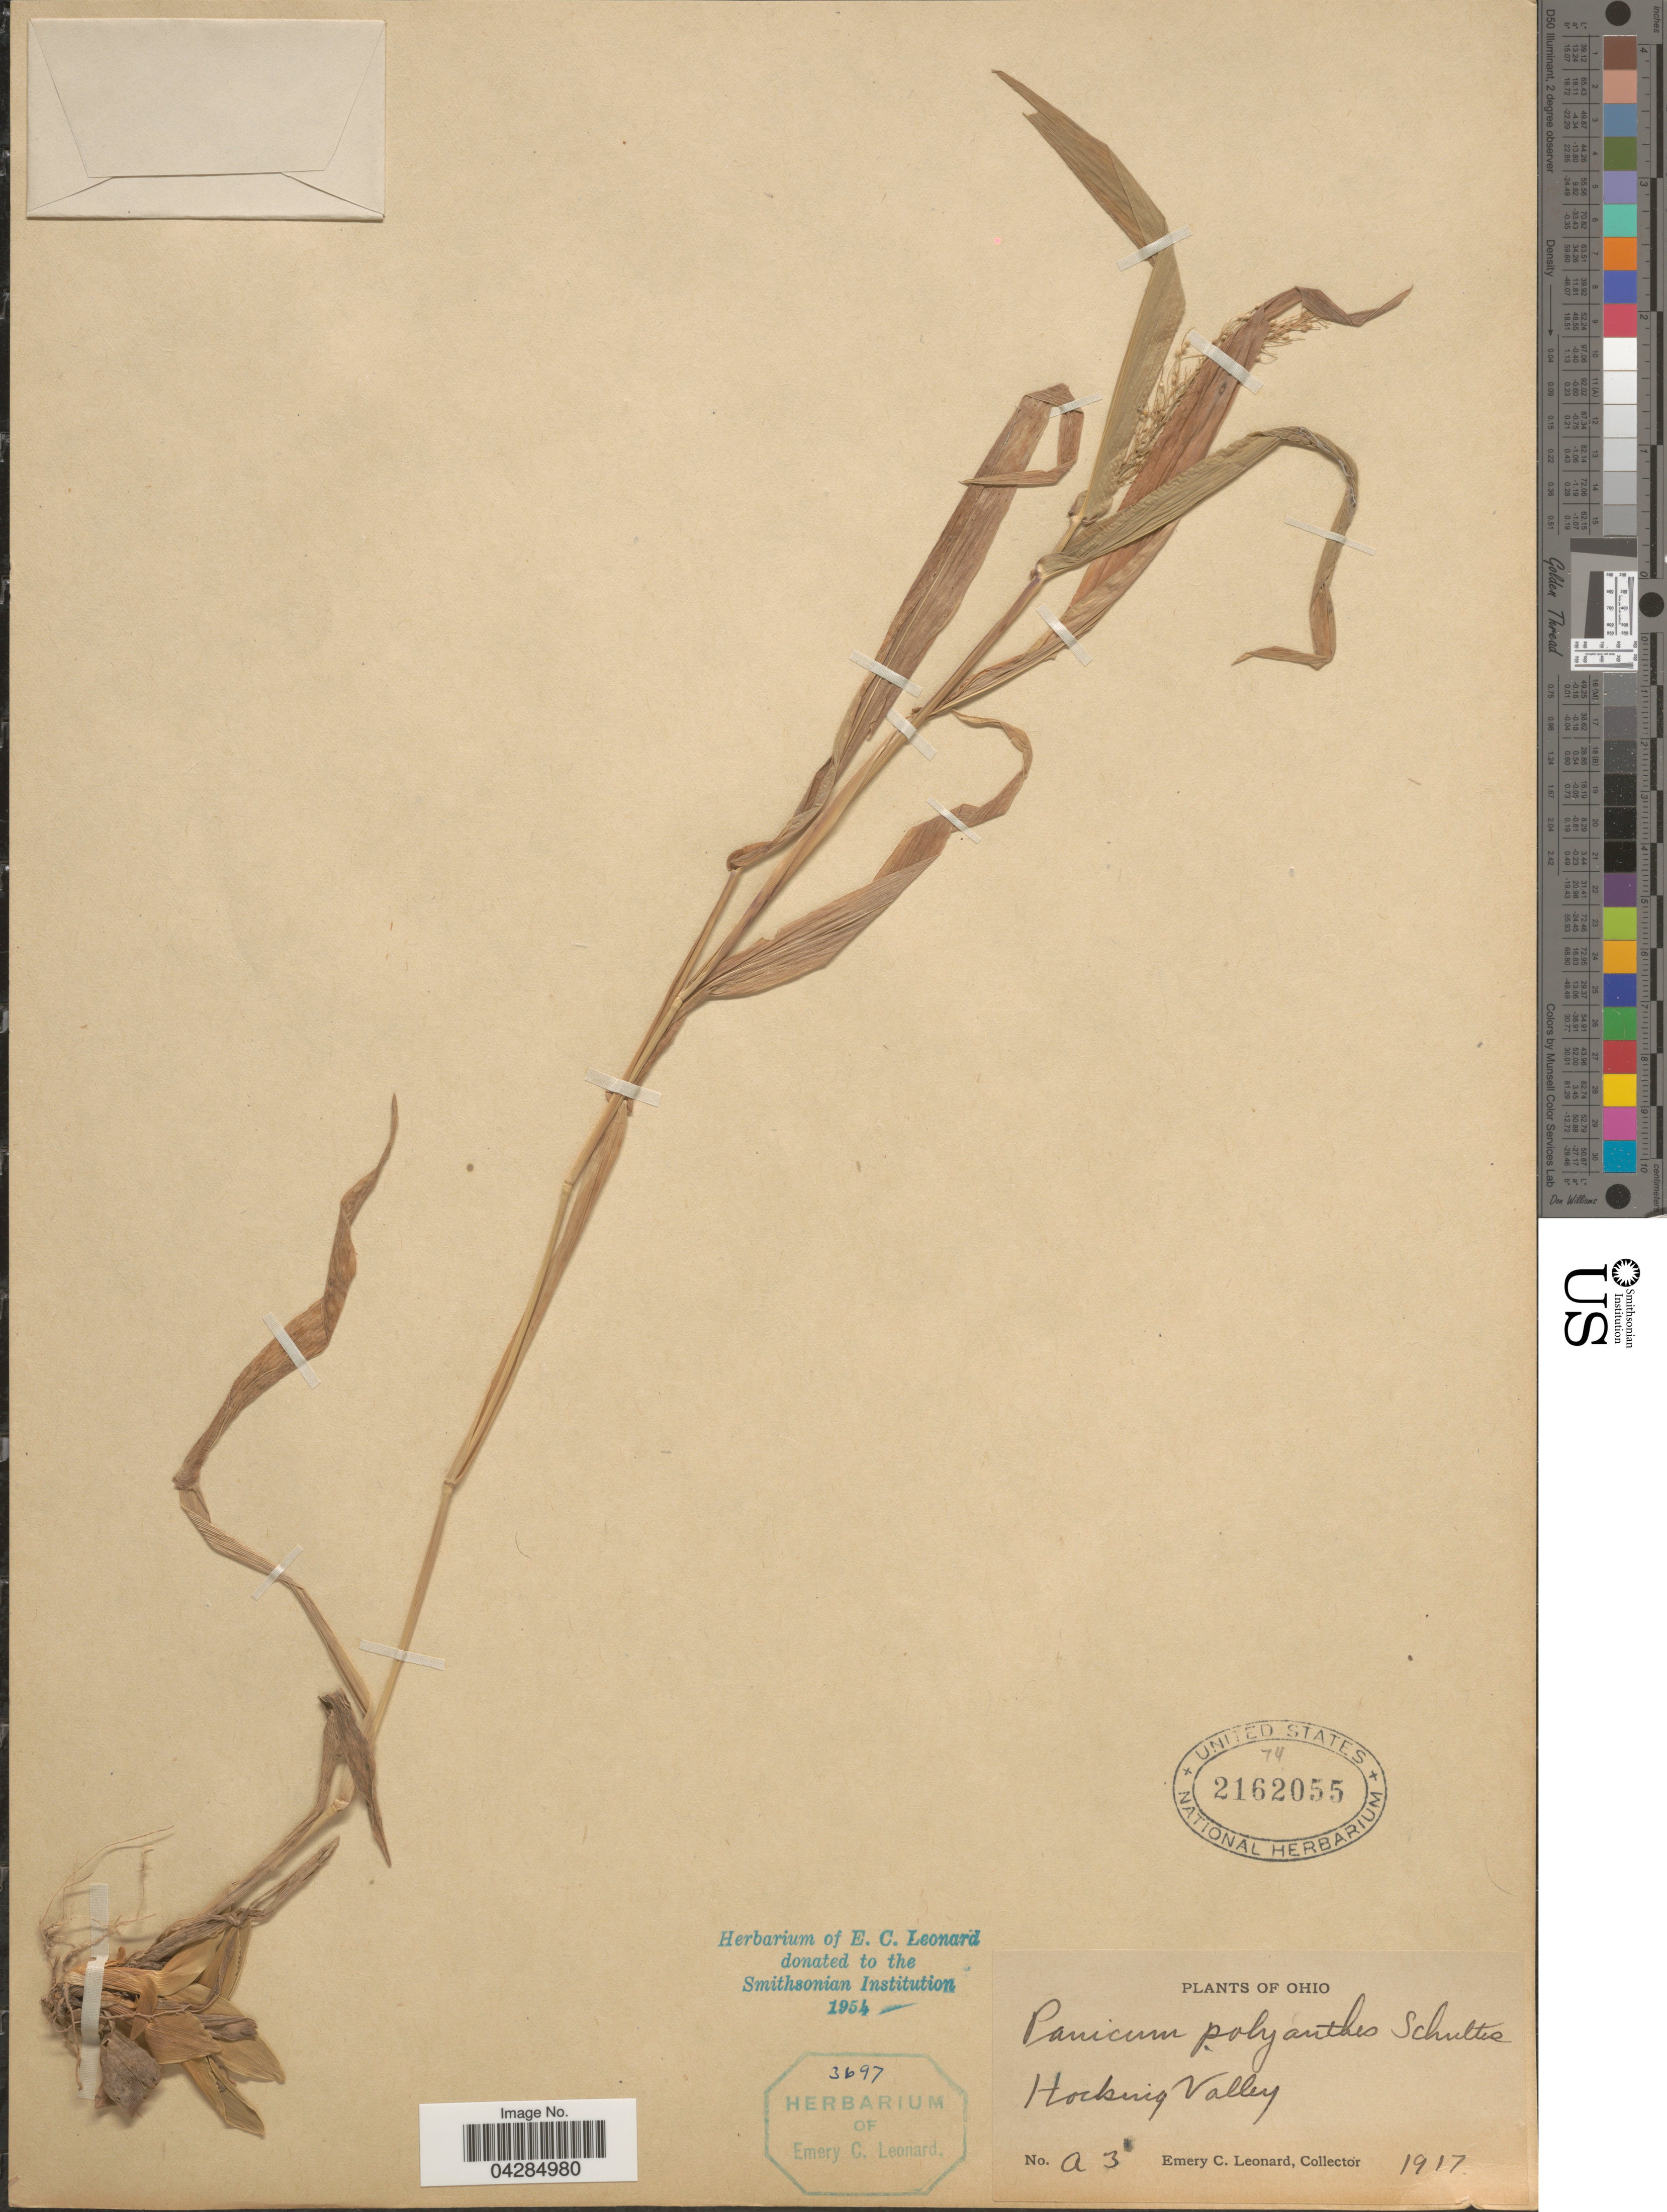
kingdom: Plantae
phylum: Tracheophyta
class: Liliopsida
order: Poales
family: Poaceae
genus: Dichanthelium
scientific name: Dichanthelium portoricense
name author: (Desv. ex Ham.) B.F. Hansen & Wunderlin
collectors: E. C. Leonard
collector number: a3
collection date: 1917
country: United States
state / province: Ohio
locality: Hocking Valley.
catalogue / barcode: US 2162055